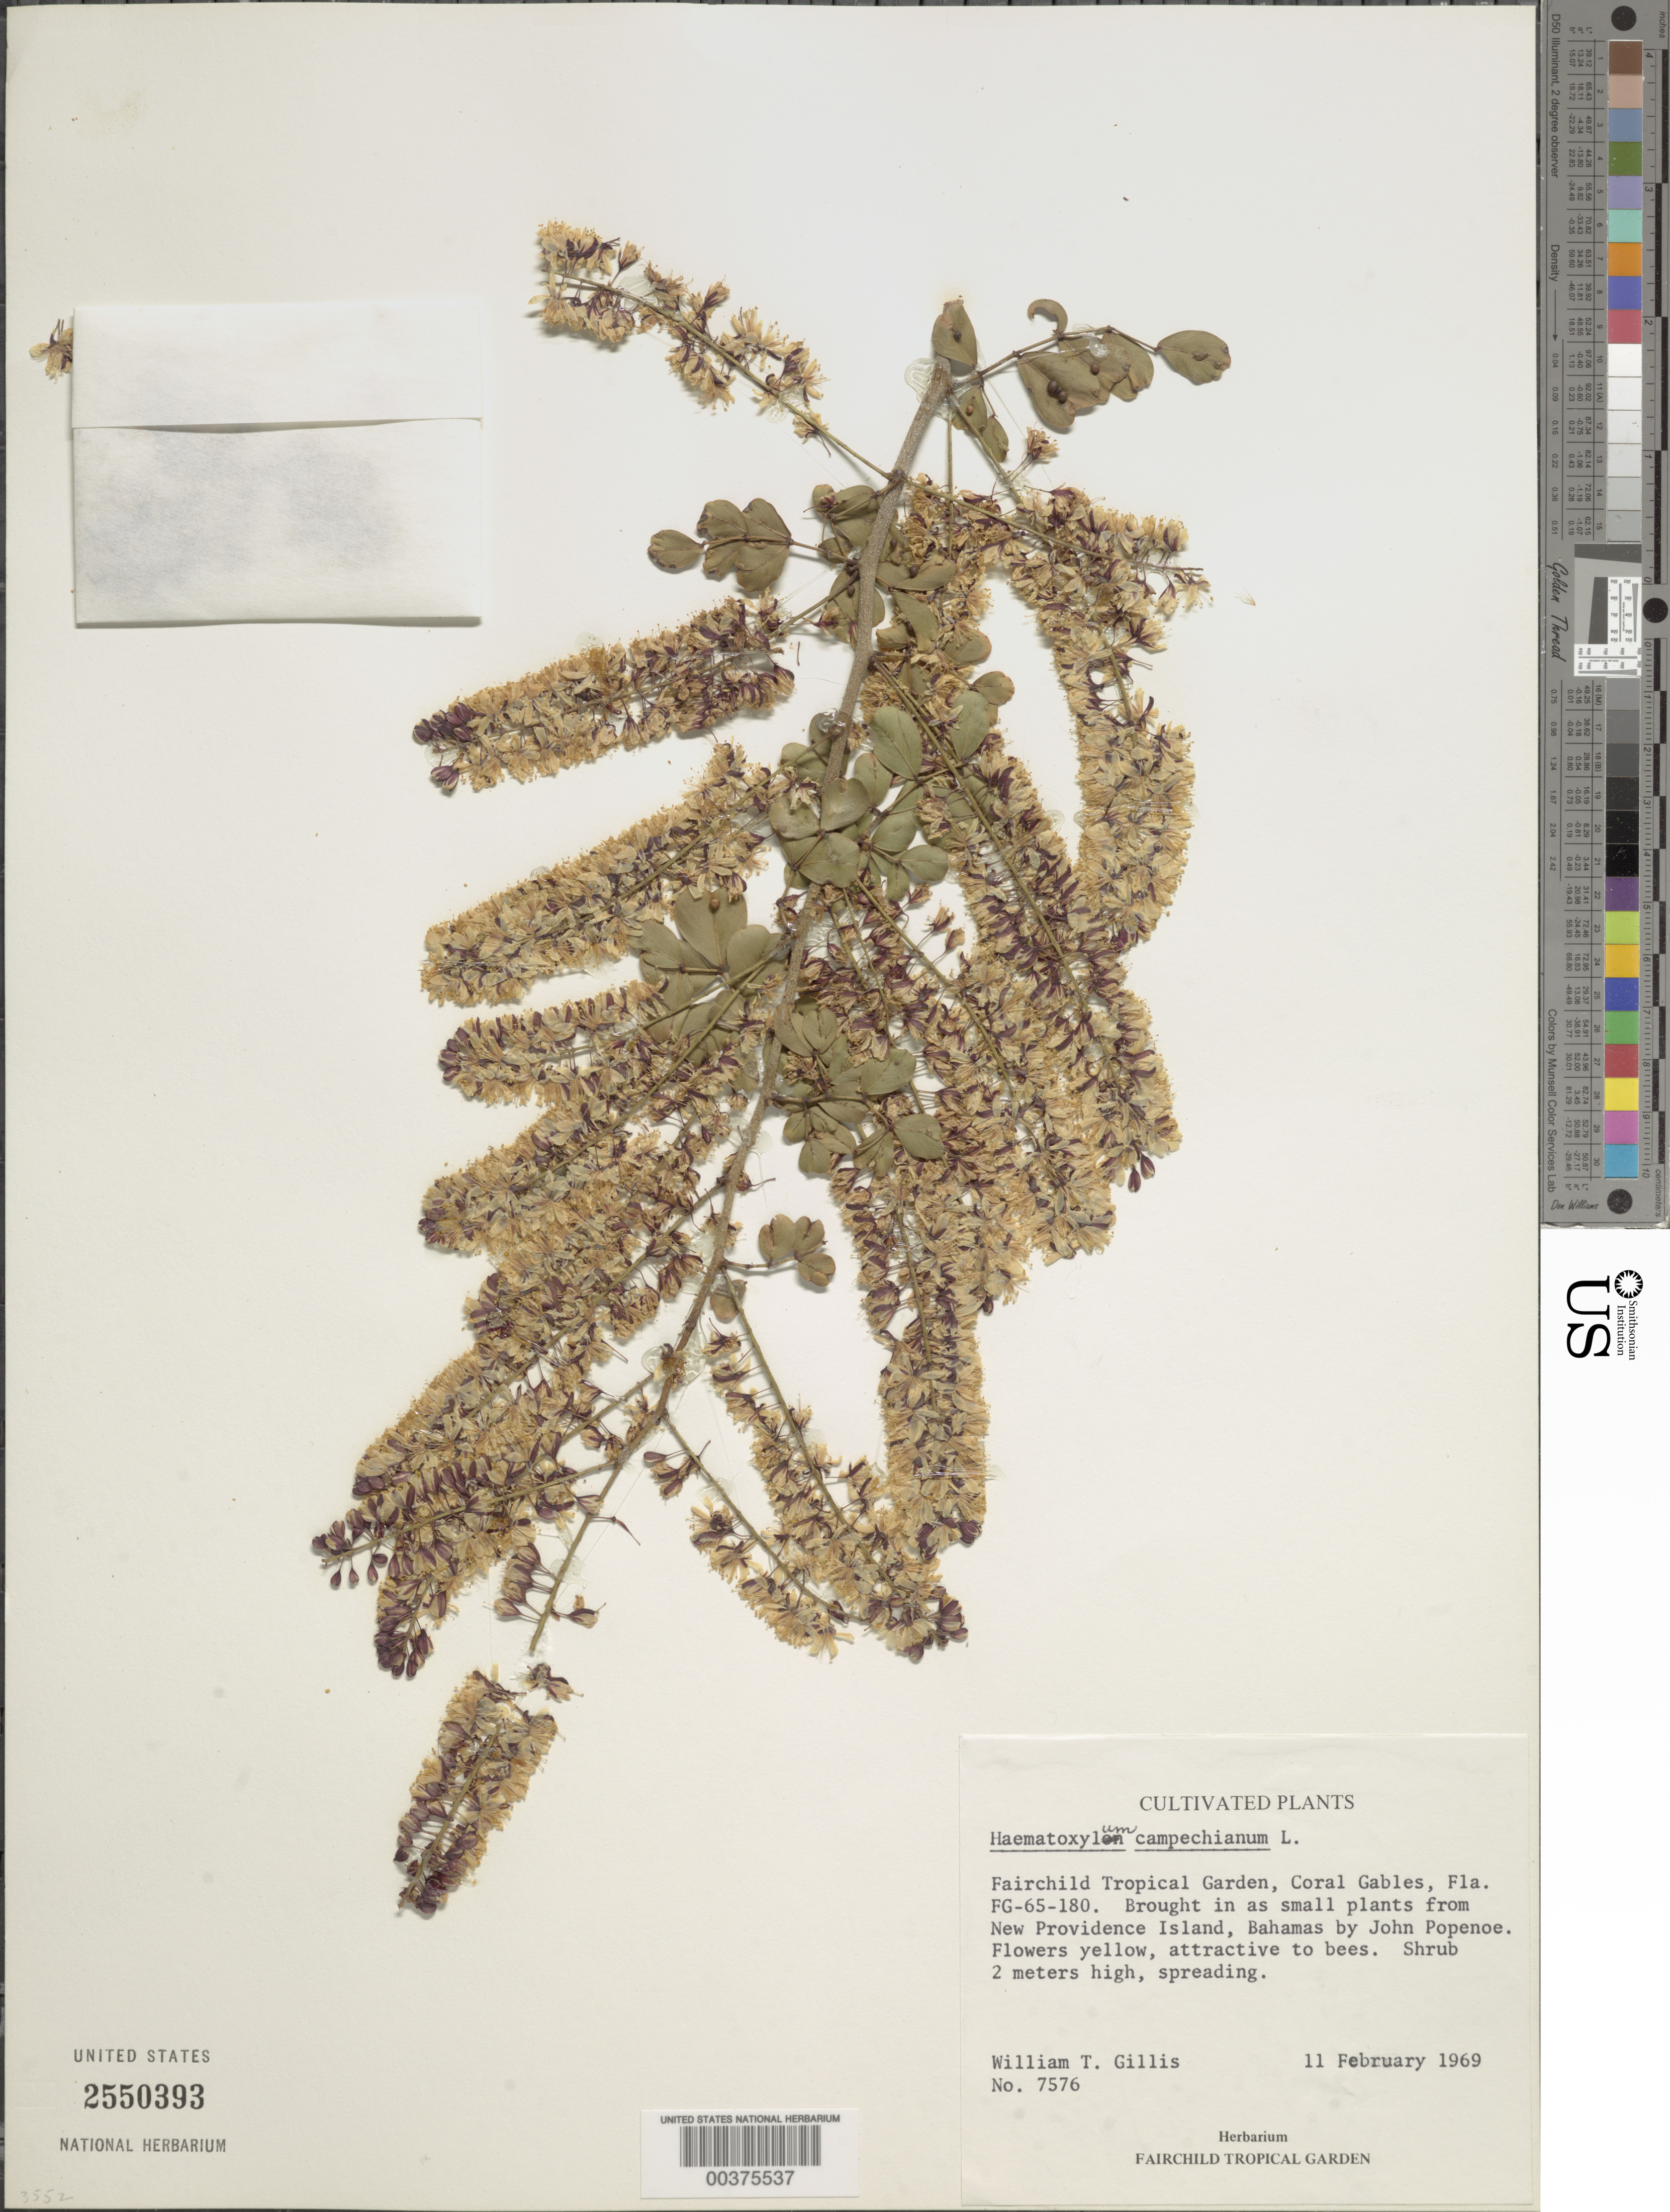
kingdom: Plantae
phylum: Tracheophyta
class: Magnoliopsida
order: Fabales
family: Fabaceae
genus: Haematoxylum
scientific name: Haematoxylum campechianum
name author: L.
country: Bahamas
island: New Providence Island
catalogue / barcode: US 2550393